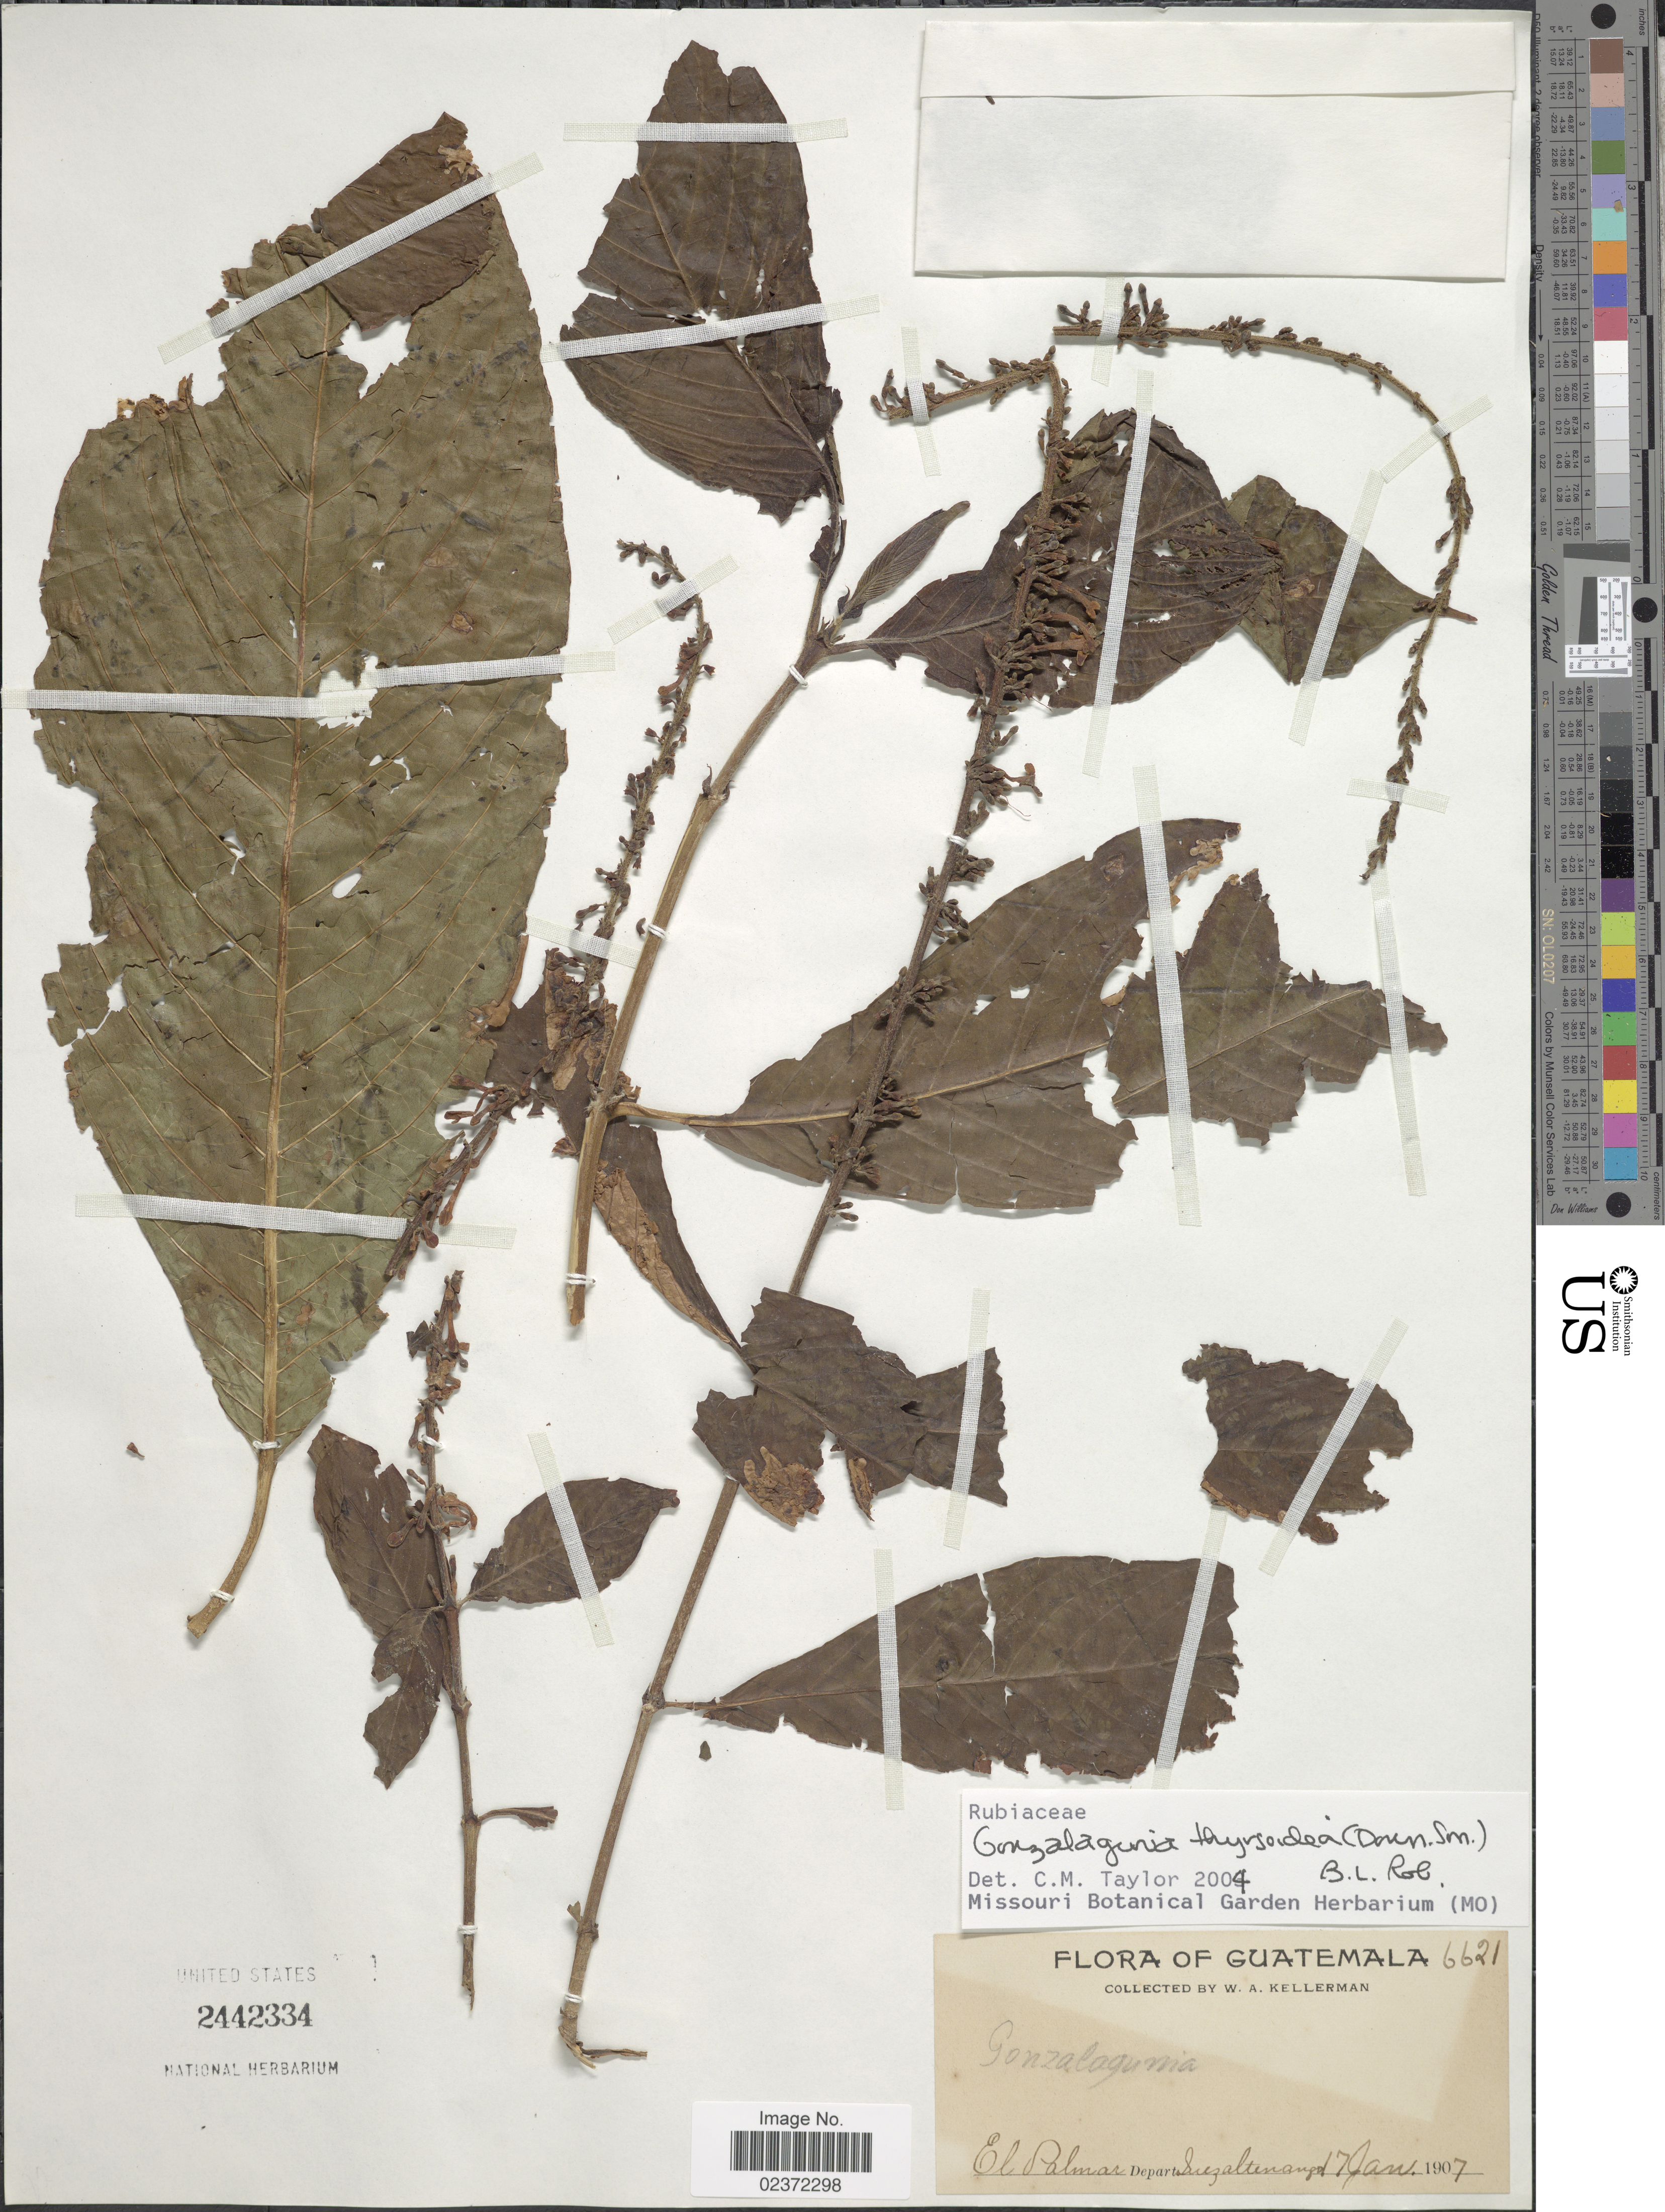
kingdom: Plantae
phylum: Tracheophyta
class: Magnoliopsida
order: Gentianales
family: Rubiaceae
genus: Duggena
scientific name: Duggena thyrsoidea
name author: (Donn. Sm.) Standl.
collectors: W. Kellerman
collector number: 6621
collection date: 1907-01-07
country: Guatemala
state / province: Quetzaltenango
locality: El Palmar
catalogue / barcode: US 2442334